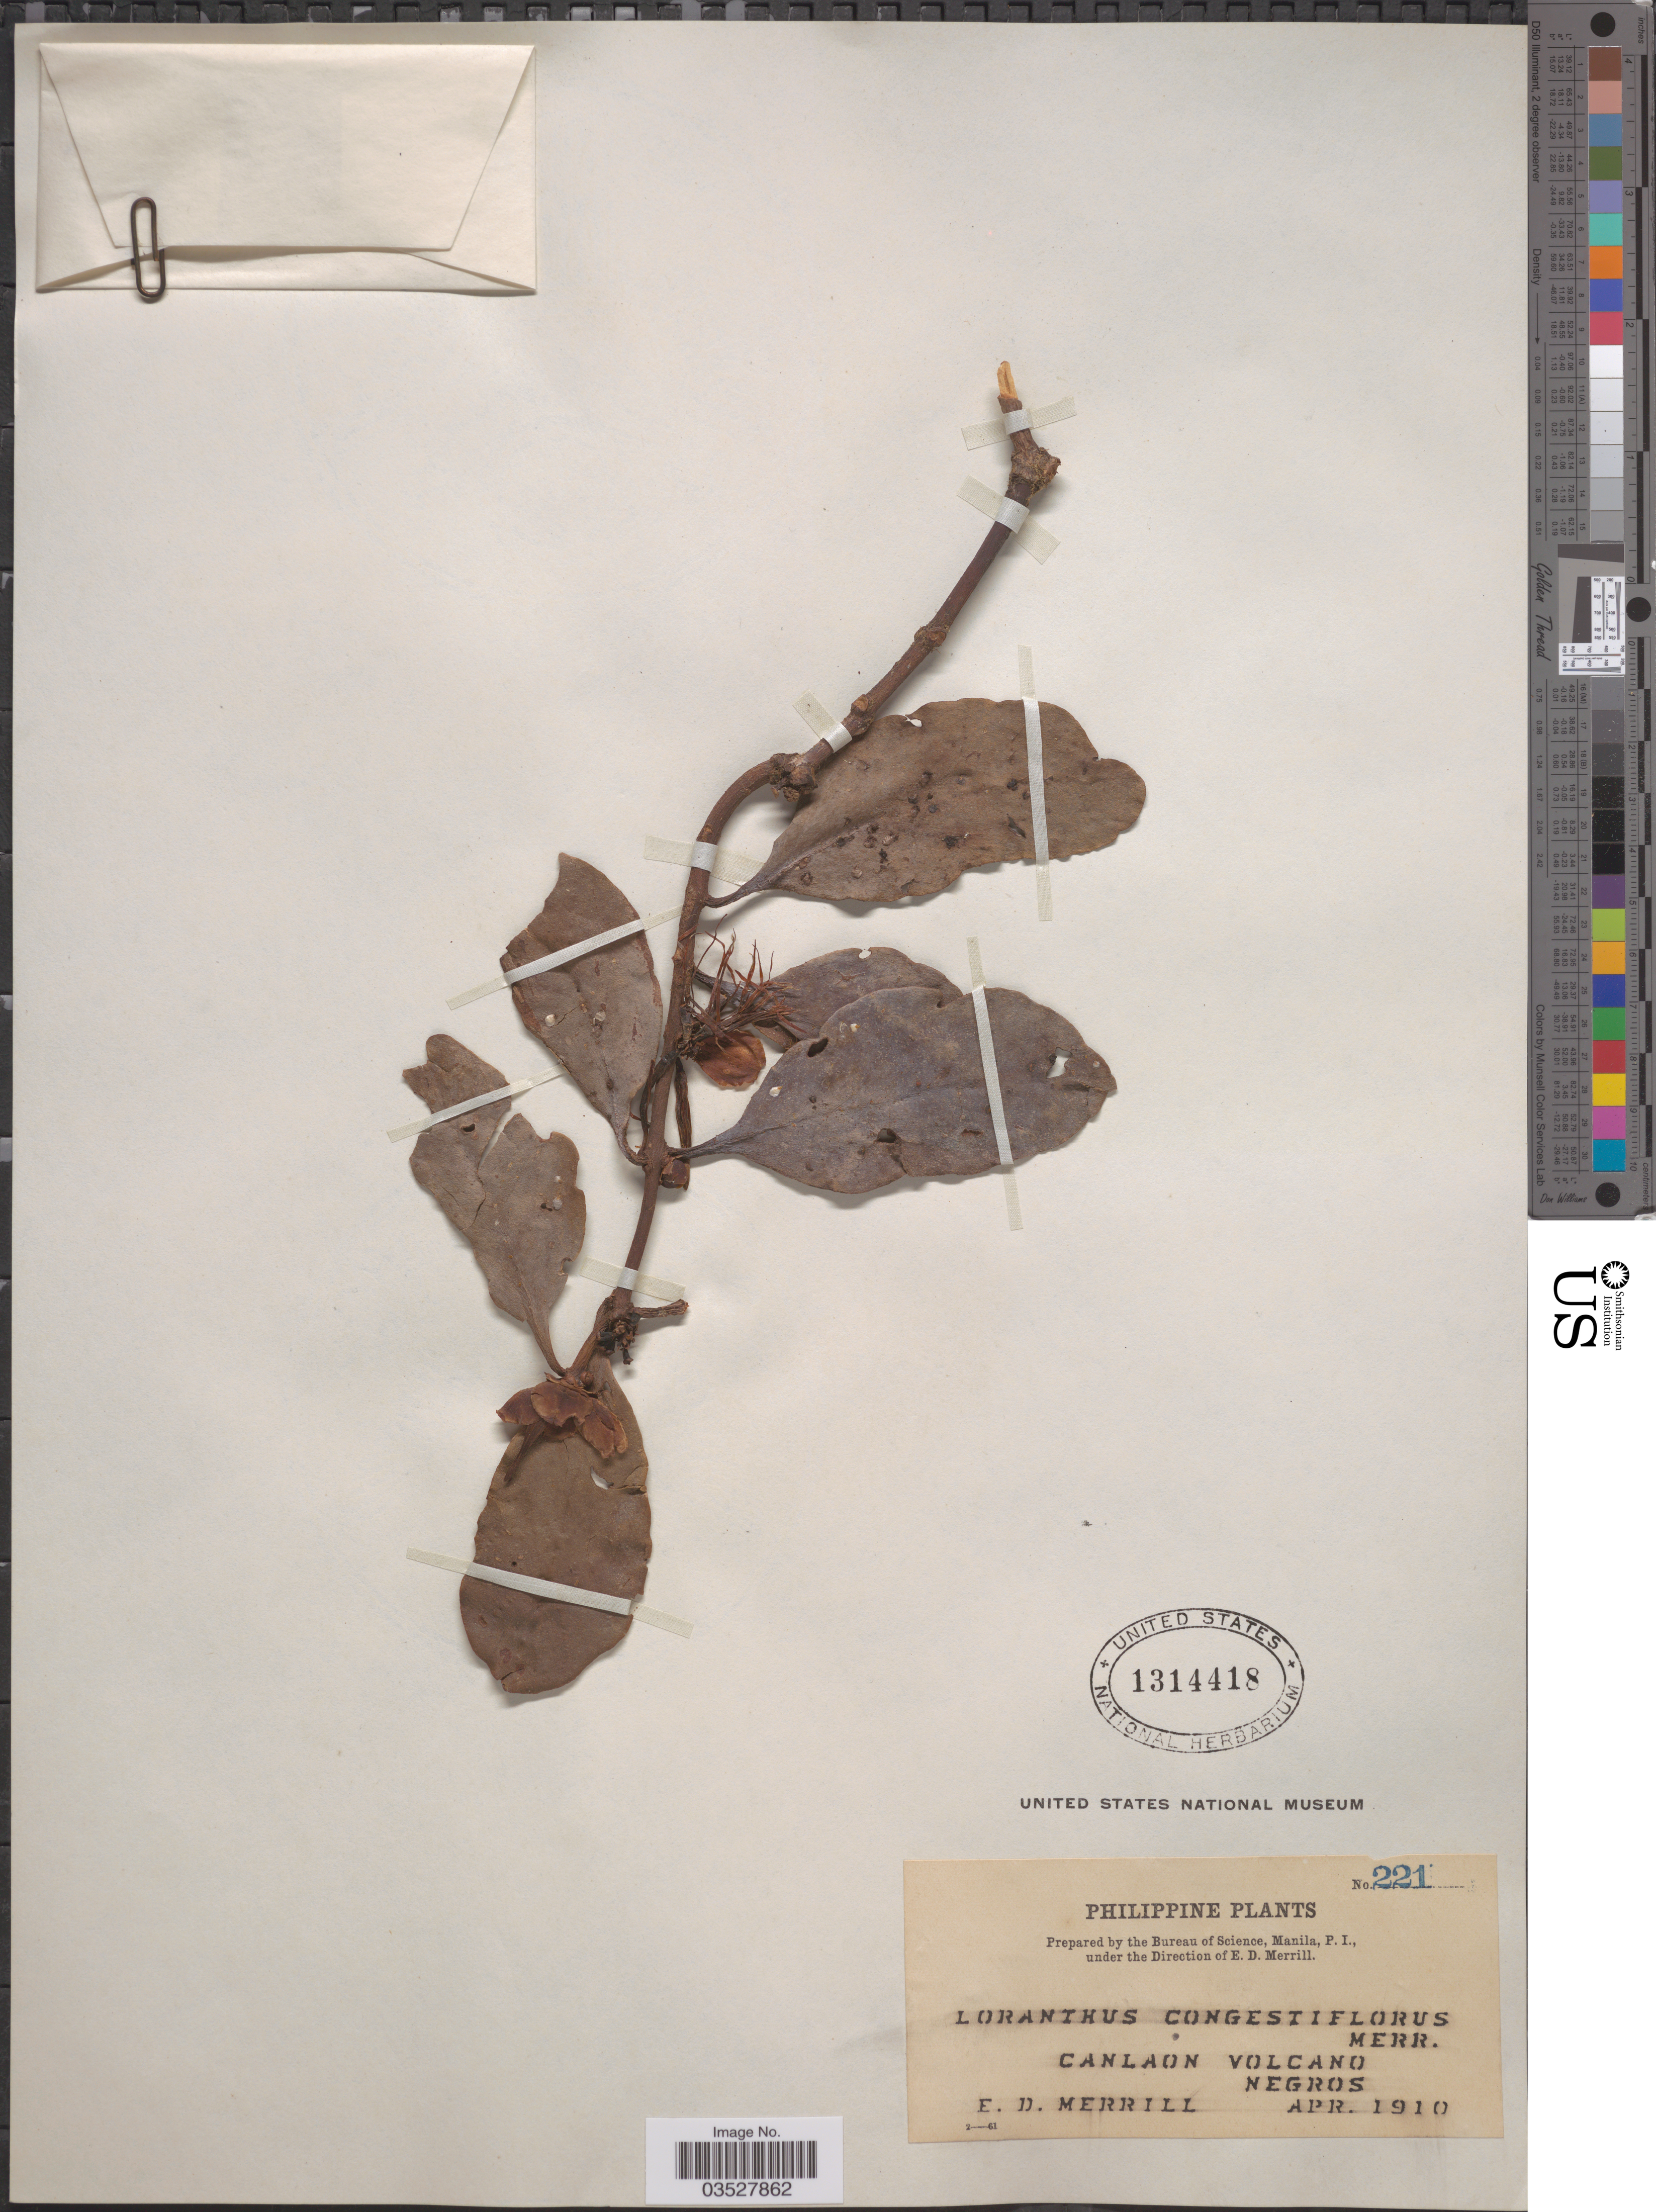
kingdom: Plantae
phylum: Tracheophyta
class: Magnoliopsida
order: Santalales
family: Loranthaceae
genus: Lepeostegeres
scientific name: Lepeostegeres congestiflorus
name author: Merr.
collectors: E. D. Merrill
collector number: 221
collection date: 1910-04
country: Philippines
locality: Canlaon Volcano. Negros.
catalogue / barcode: US 1314418